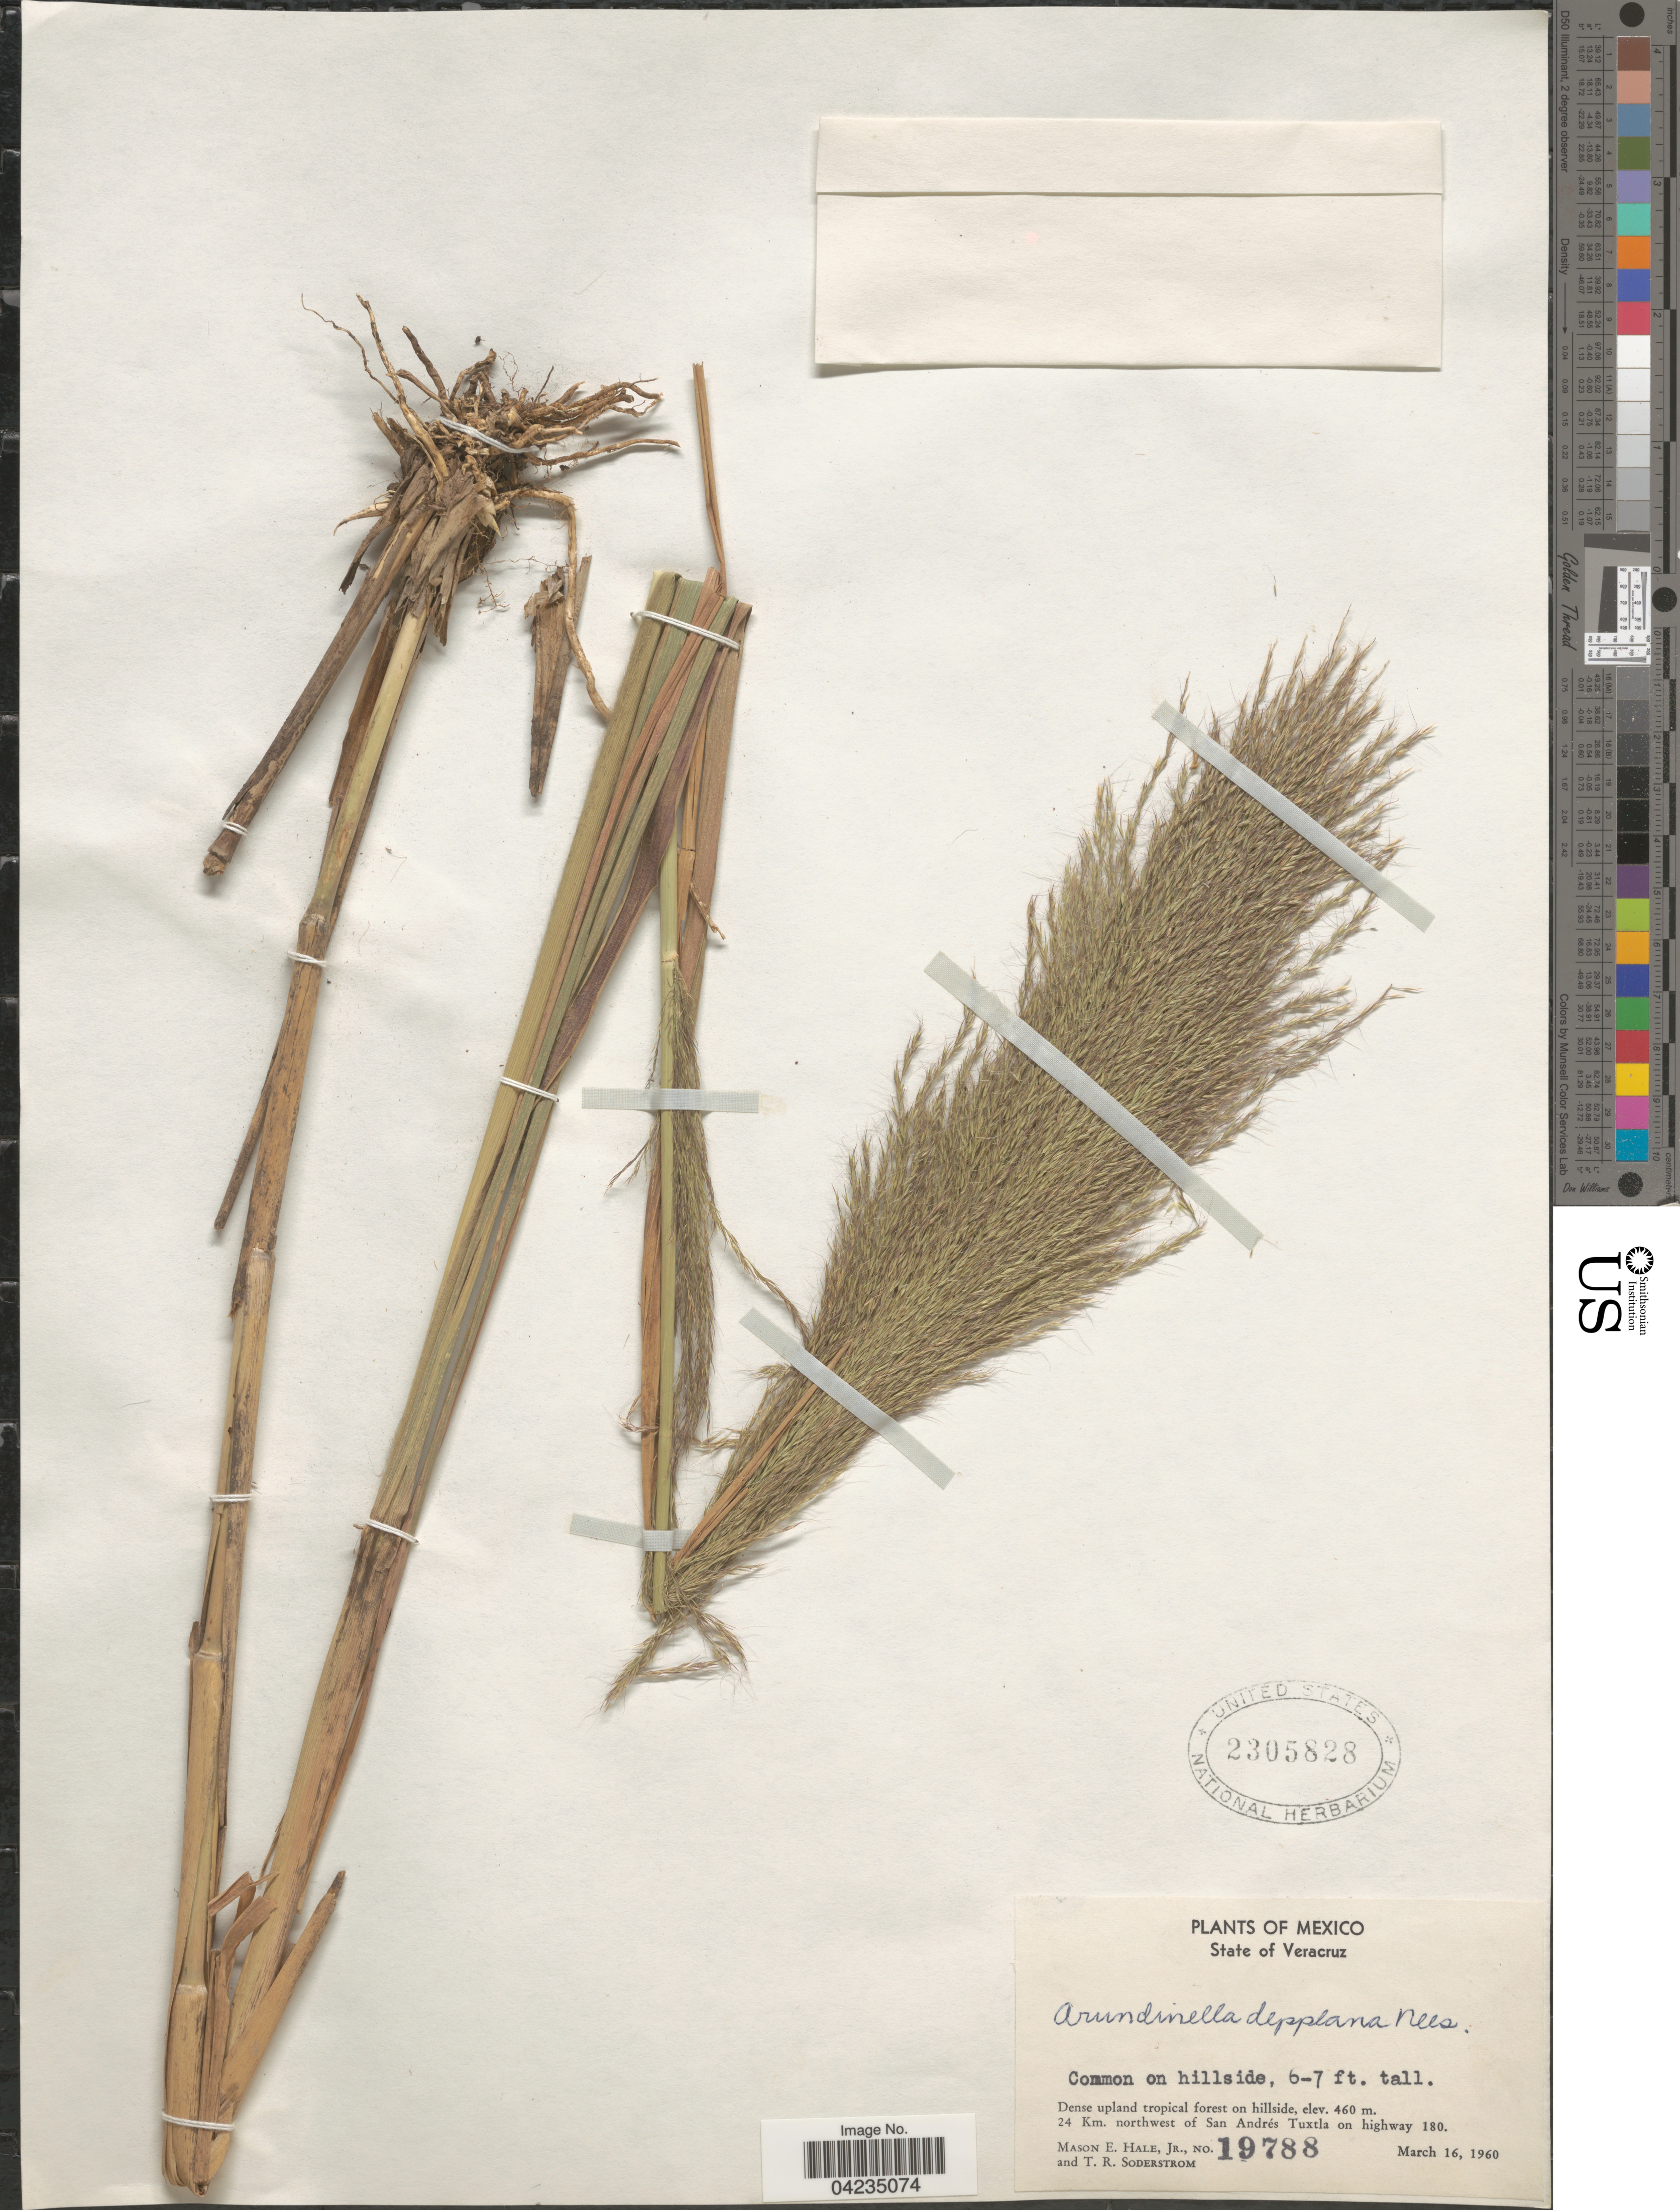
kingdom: Plantae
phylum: Tracheophyta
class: Liliopsida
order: Poales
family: Poaceae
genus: Arundinella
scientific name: Arundinella deppeana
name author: Nees ex Steud.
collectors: M. Hale & T. R. Soderstrom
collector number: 19788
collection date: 1960-03-16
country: Mexico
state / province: Veracruz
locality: State of Vera Cruz. 24 Km. northwest of San Andrés Tuxtla on highway 180.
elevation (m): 460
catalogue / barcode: US 2305828